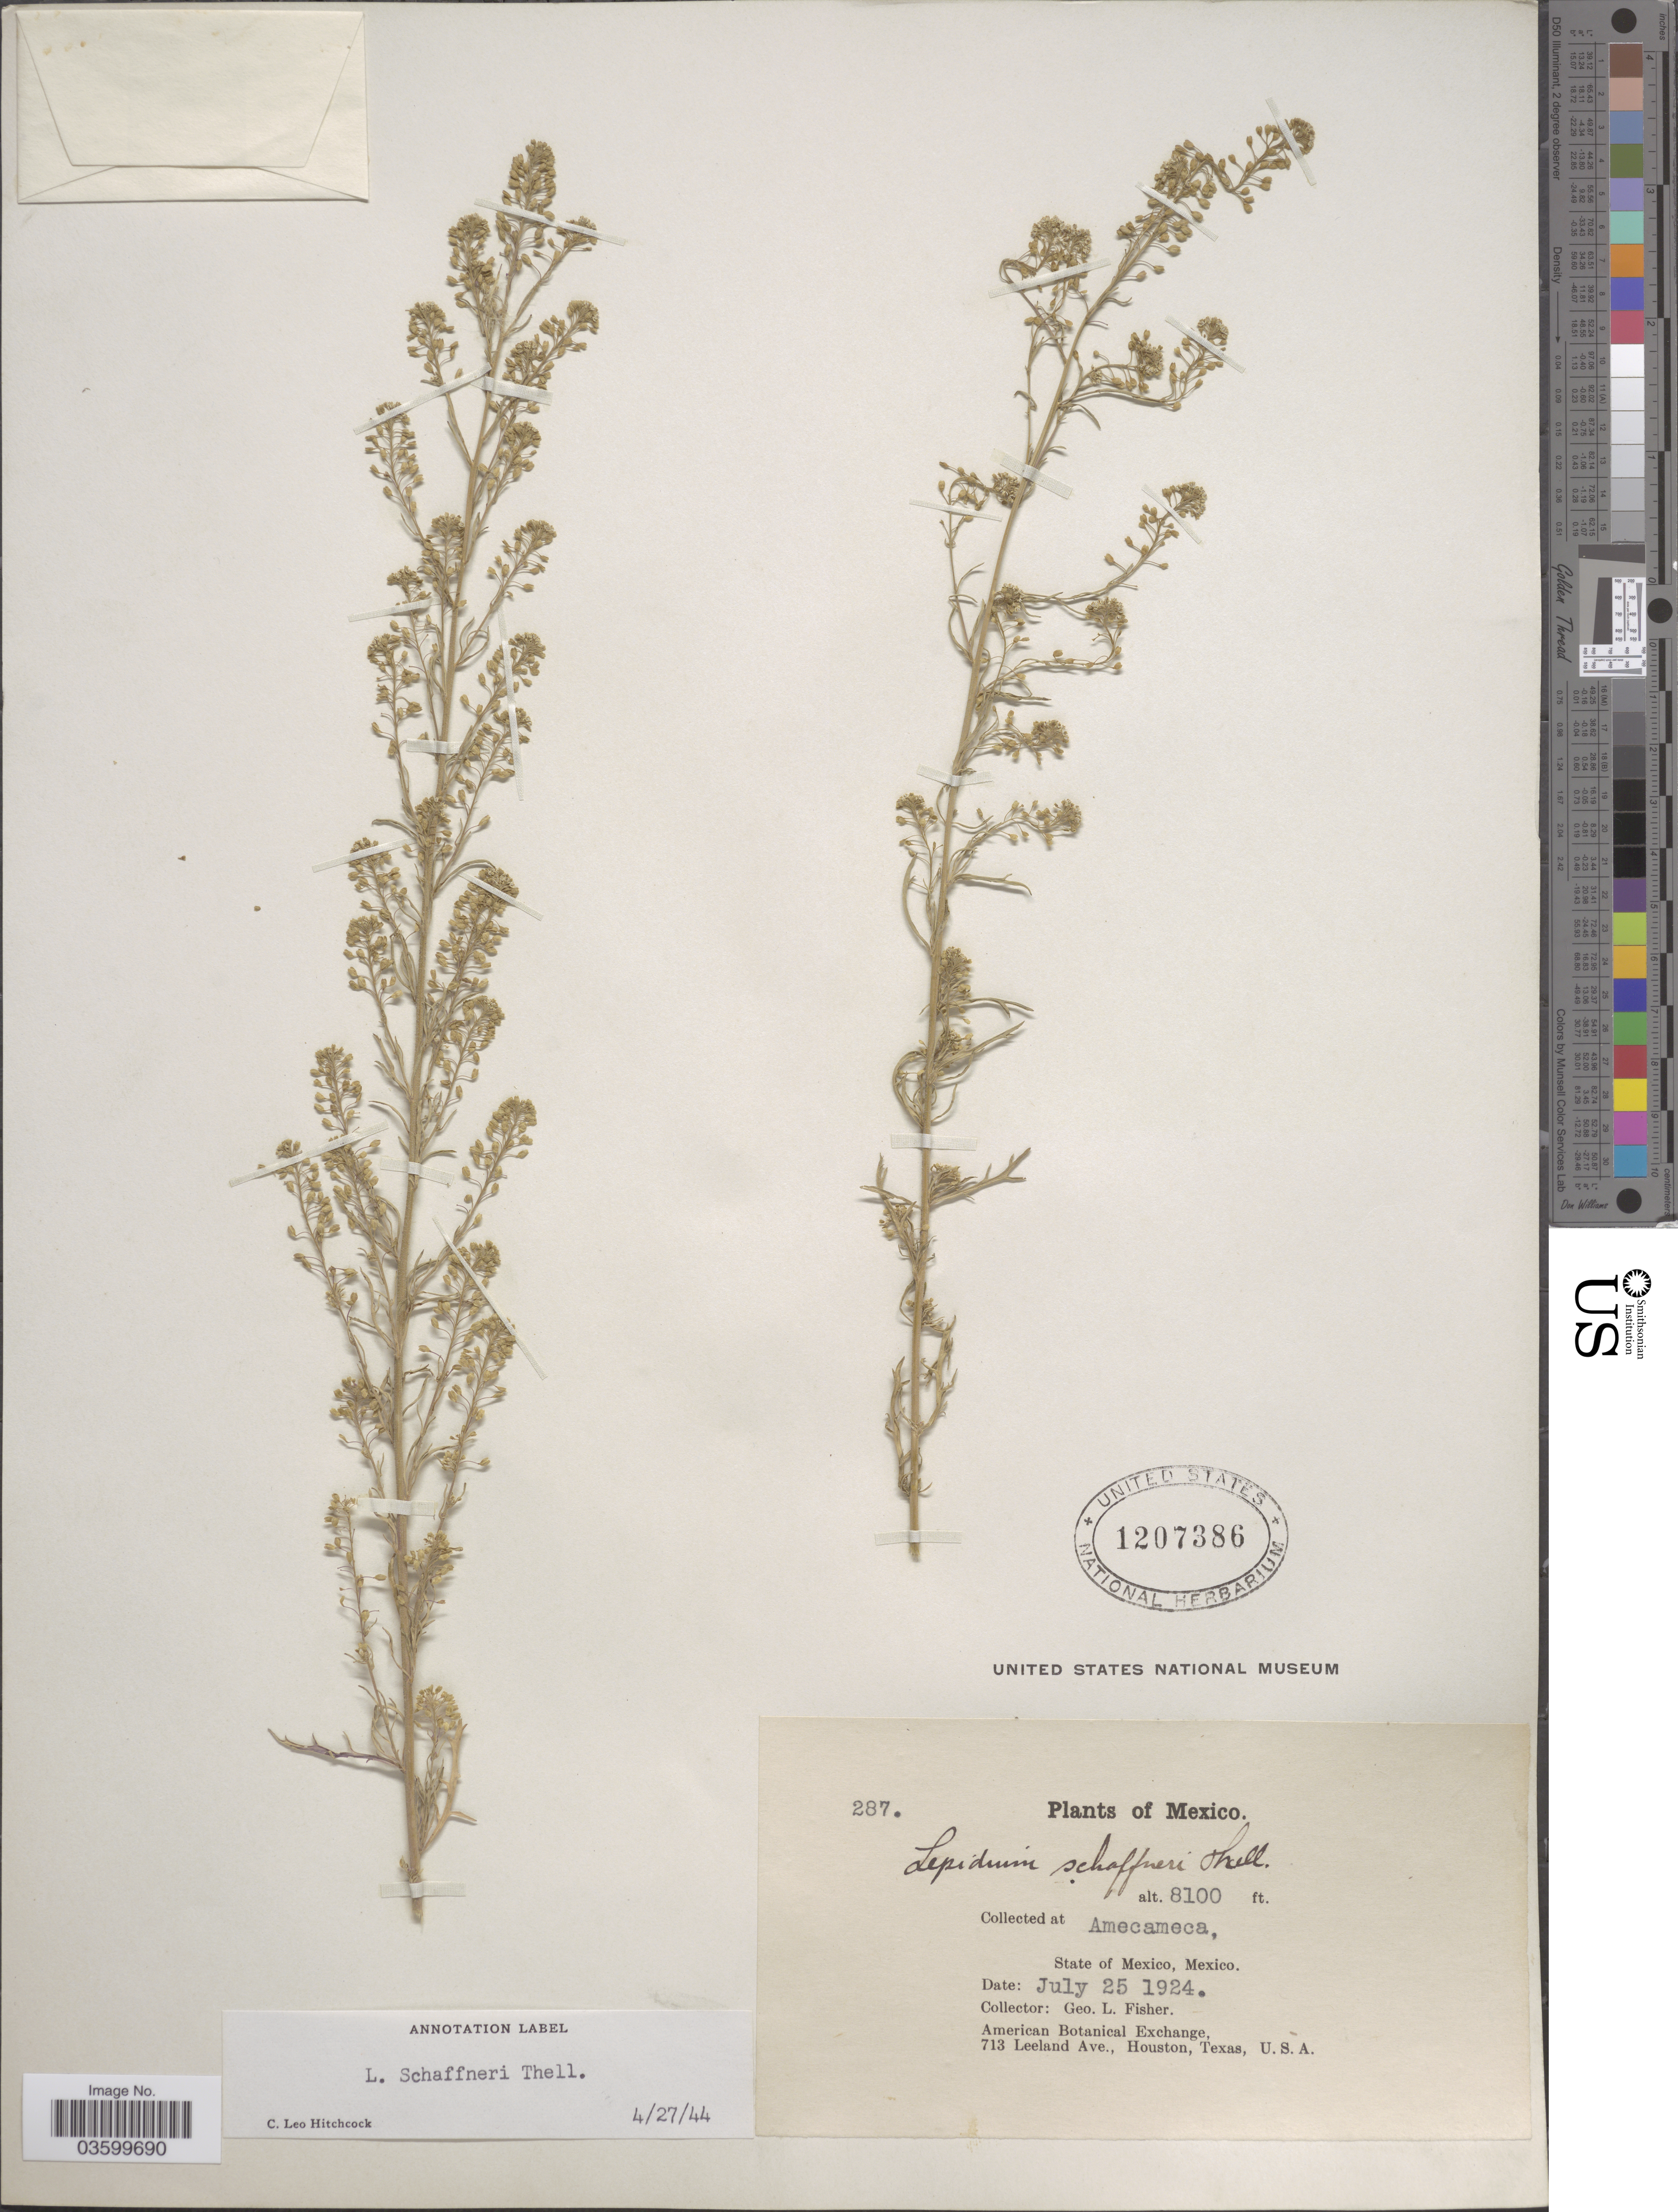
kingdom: Plantae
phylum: Tracheophyta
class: Magnoliopsida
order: Brassicales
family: Brassicaceae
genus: Lepidium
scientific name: Lepidium gerloffianum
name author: Vatke ex Thell.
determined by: Al-Shehbaz, I. A., (MO), Missouri Botanical Garden (UNITED STATES)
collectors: G. L. Fisher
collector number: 287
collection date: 1924-07-25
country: Mexico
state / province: México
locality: Amecameca.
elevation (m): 2469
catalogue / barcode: US 1207386